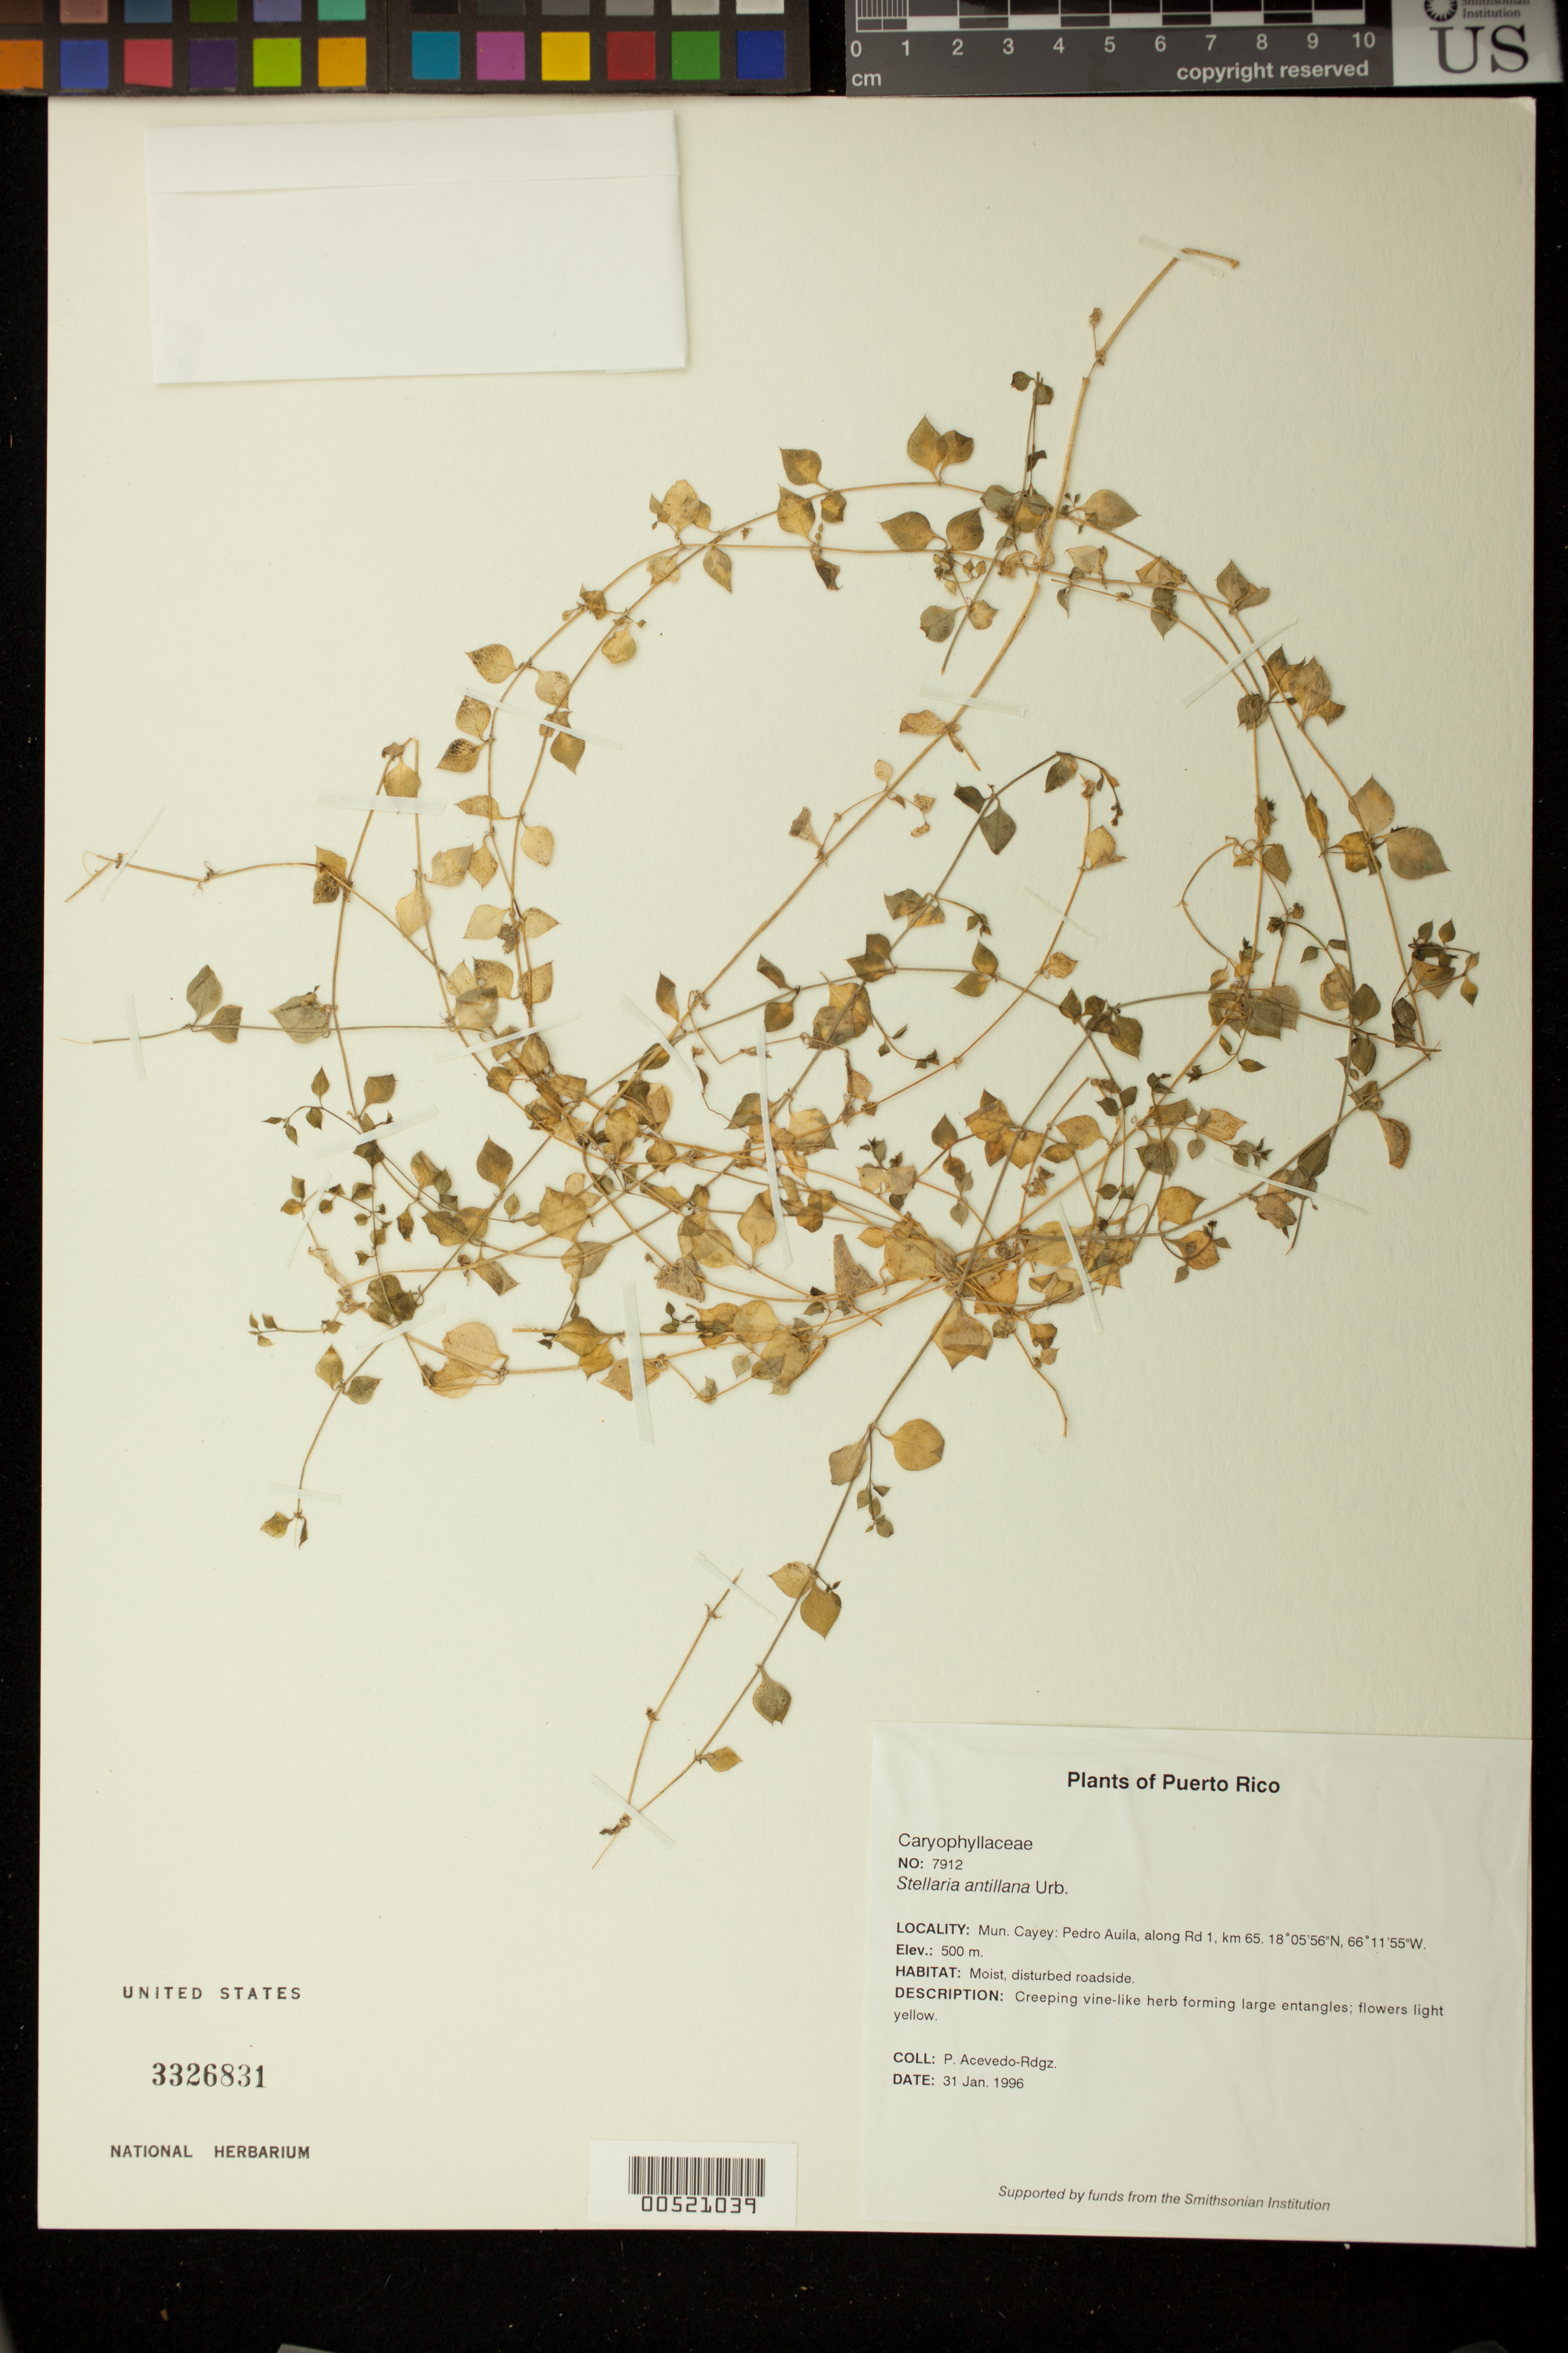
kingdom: Plantae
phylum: Tracheophyta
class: Magnoliopsida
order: Caryophyllales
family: Caryophyllaceae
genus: Stellaria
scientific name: Stellaria antillana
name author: Urb.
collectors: P. Acevedo-Rodr.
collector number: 7912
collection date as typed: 31 Jan 1996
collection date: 1996-01-31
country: Puerto Rico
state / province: Cayey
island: Puerto Rico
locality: Cayey; along Rd 1, km 65.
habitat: Moist, disturbed roadside.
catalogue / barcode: US 3326831